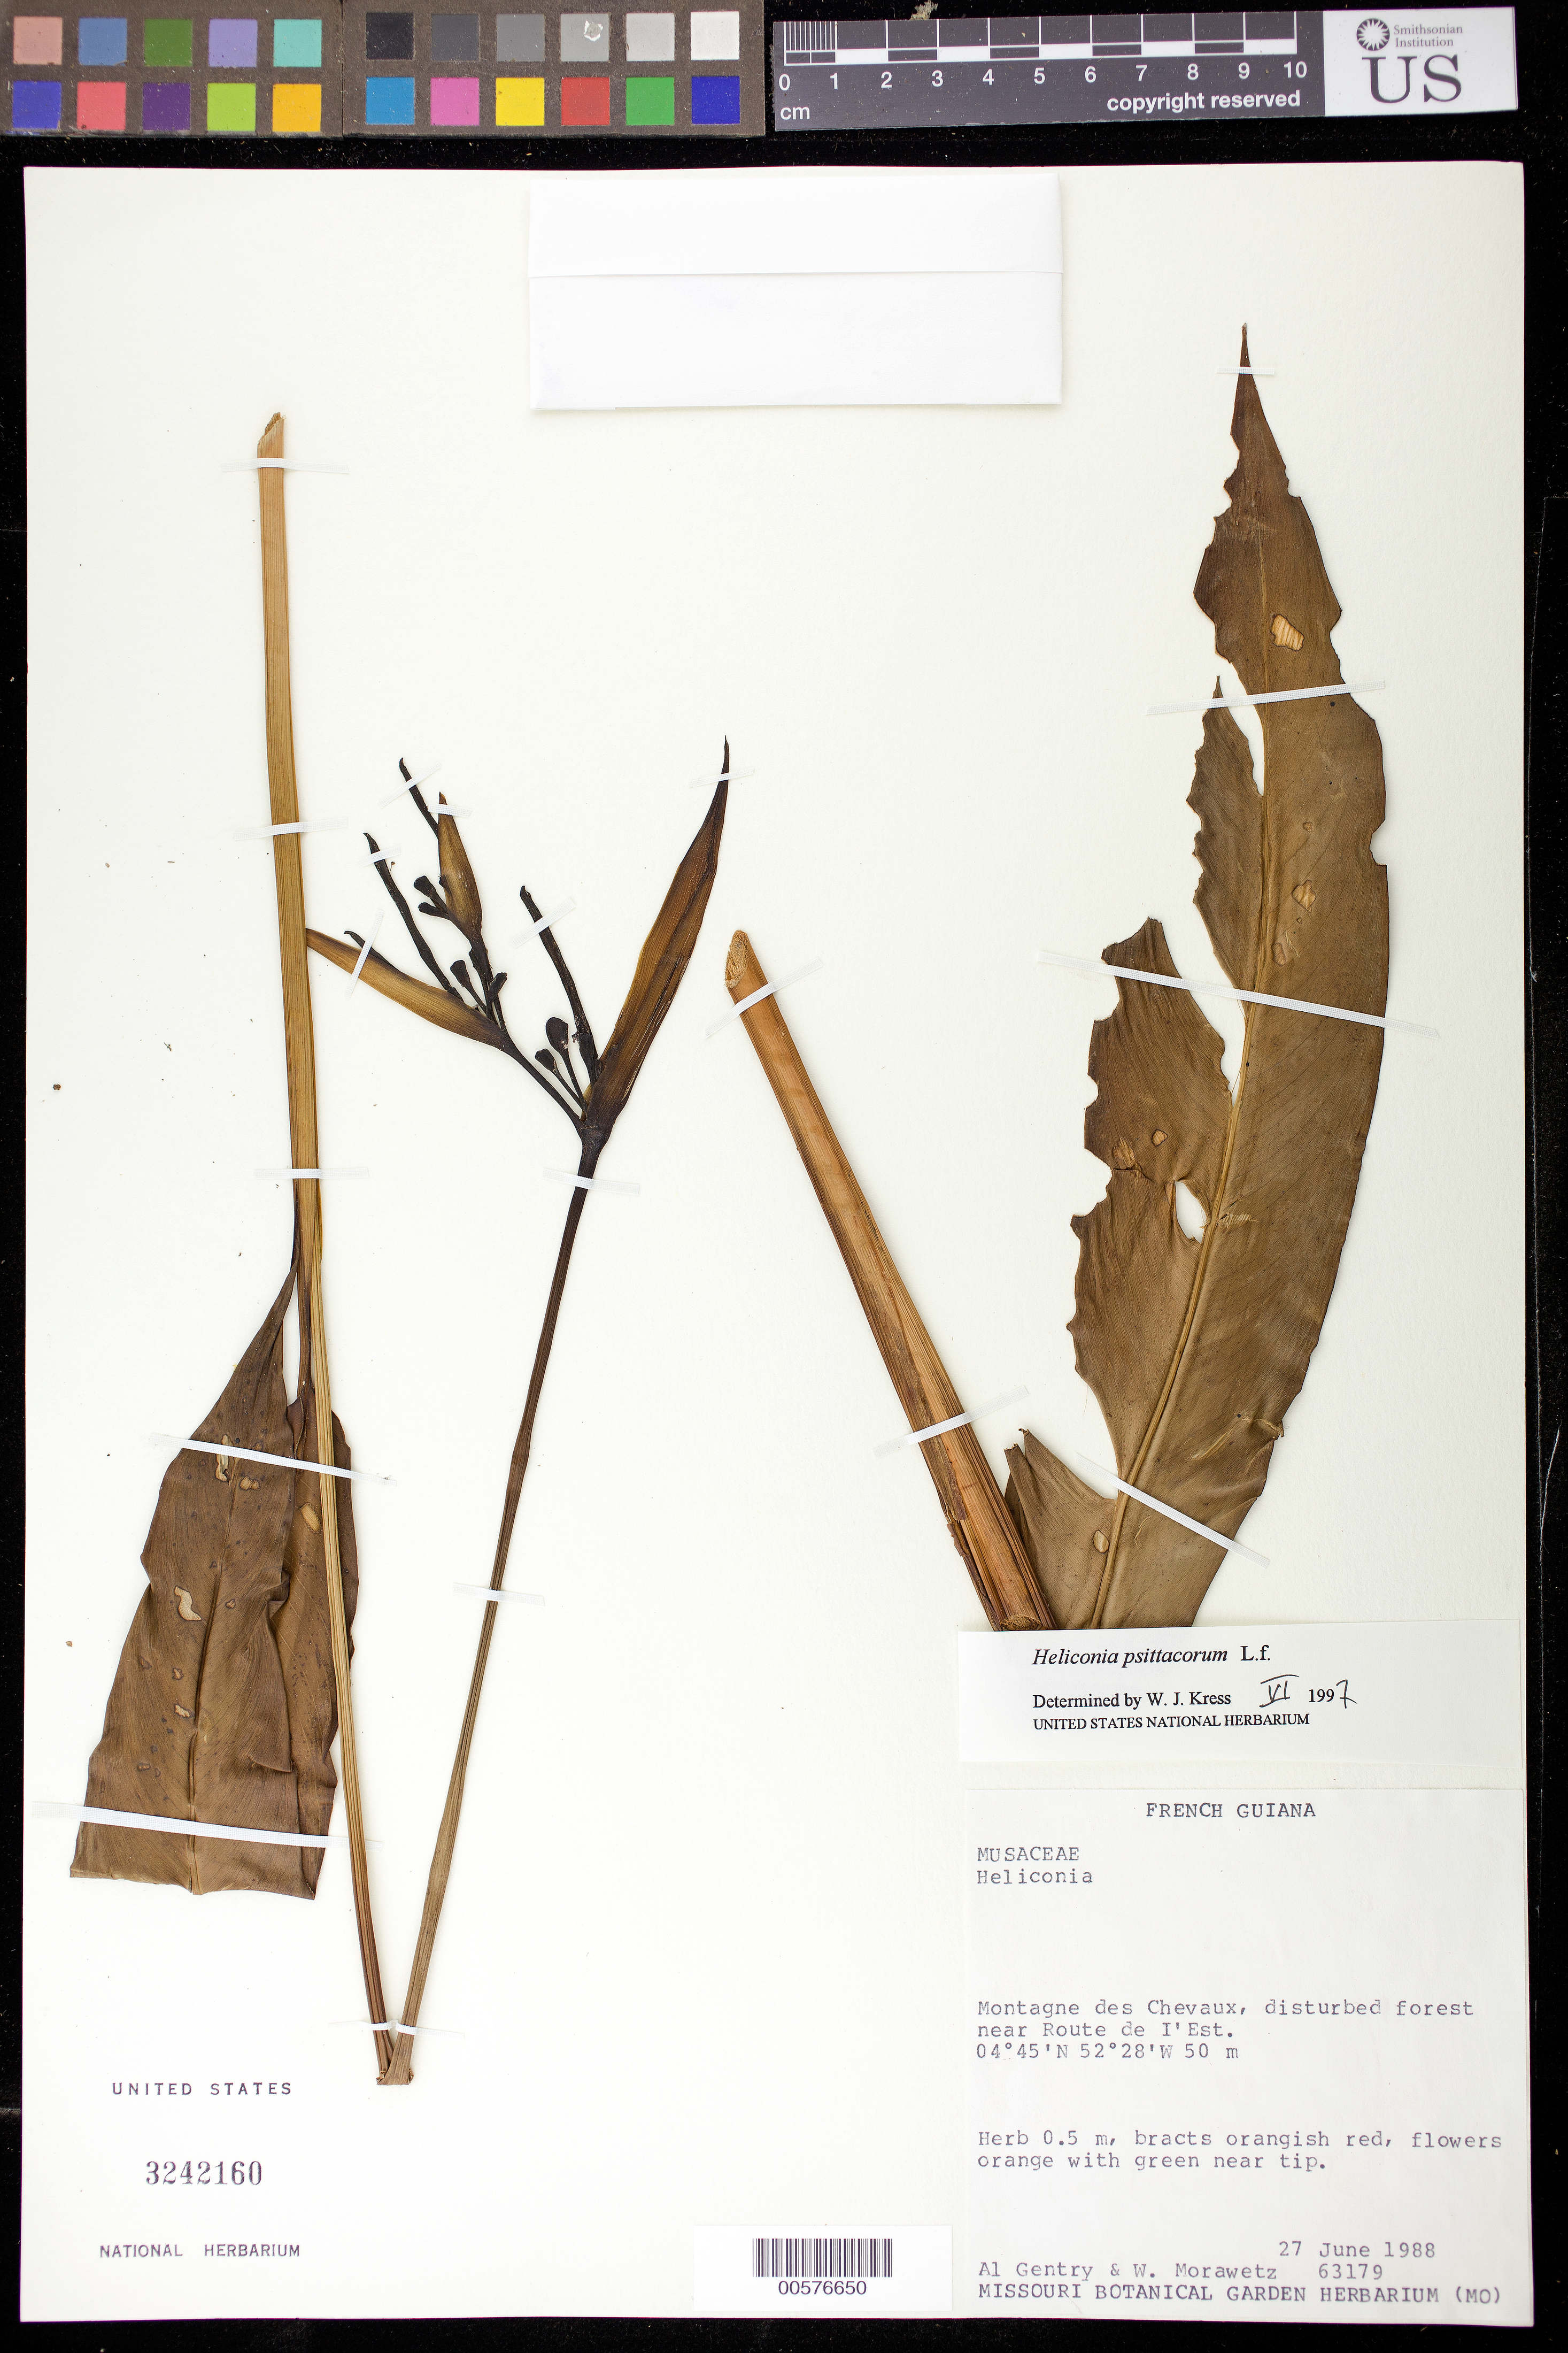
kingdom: Plantae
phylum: Tracheophyta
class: Liliopsida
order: Zingiberales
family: Heliconiaceae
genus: Heliconia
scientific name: Heliconia psittacorum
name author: L. f.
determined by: Kress, W. J., (US), Smithsonian Institution - National Museum of Natural History (UNITED STATES)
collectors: A. H. Gentry & W. Morawetz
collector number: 63179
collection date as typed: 27-Jun-88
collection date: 1988-06-27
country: French Guiana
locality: Montagnes des Chevaux, near Route de l'Est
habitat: Disturbed forest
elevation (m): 50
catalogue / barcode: US 3242160